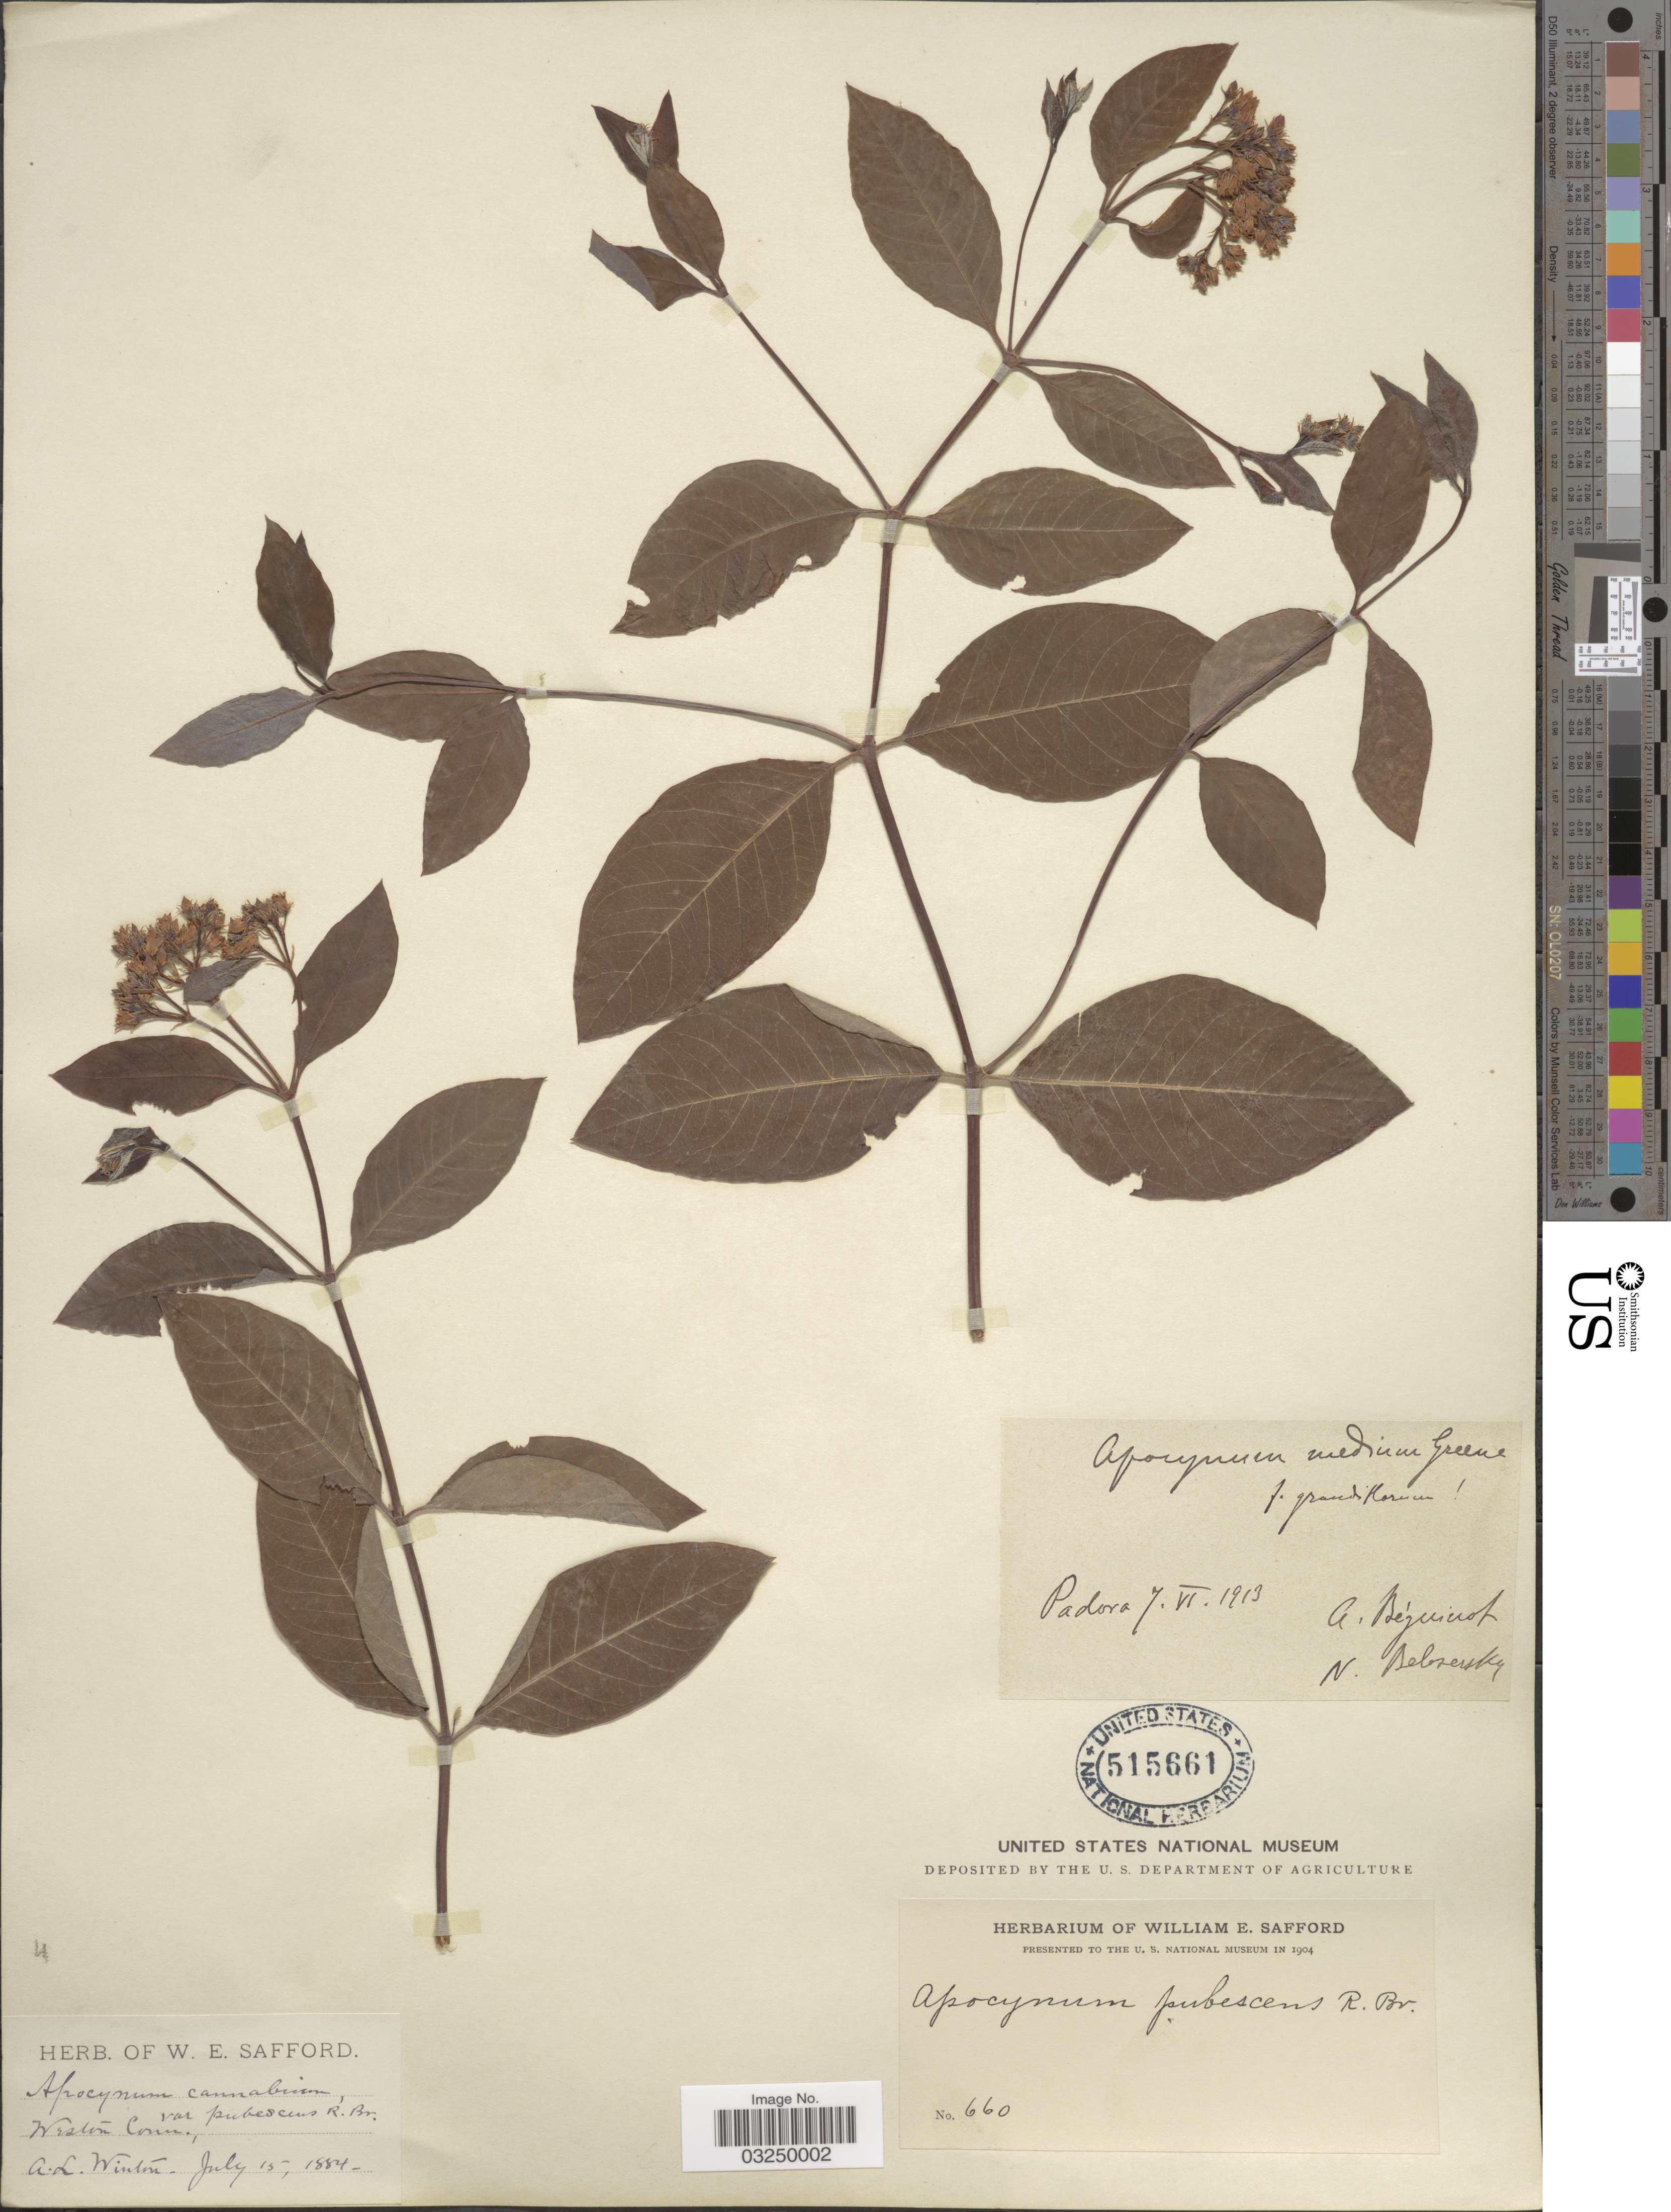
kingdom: Plantae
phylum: Tracheophyta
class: Magnoliopsida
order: Gentianales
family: Apocynaceae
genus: Apocynum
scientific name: Apocynum medium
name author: Greene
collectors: A. Winton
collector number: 660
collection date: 1884-07-15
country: United States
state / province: Connecticut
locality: Weston.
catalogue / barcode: US 515661